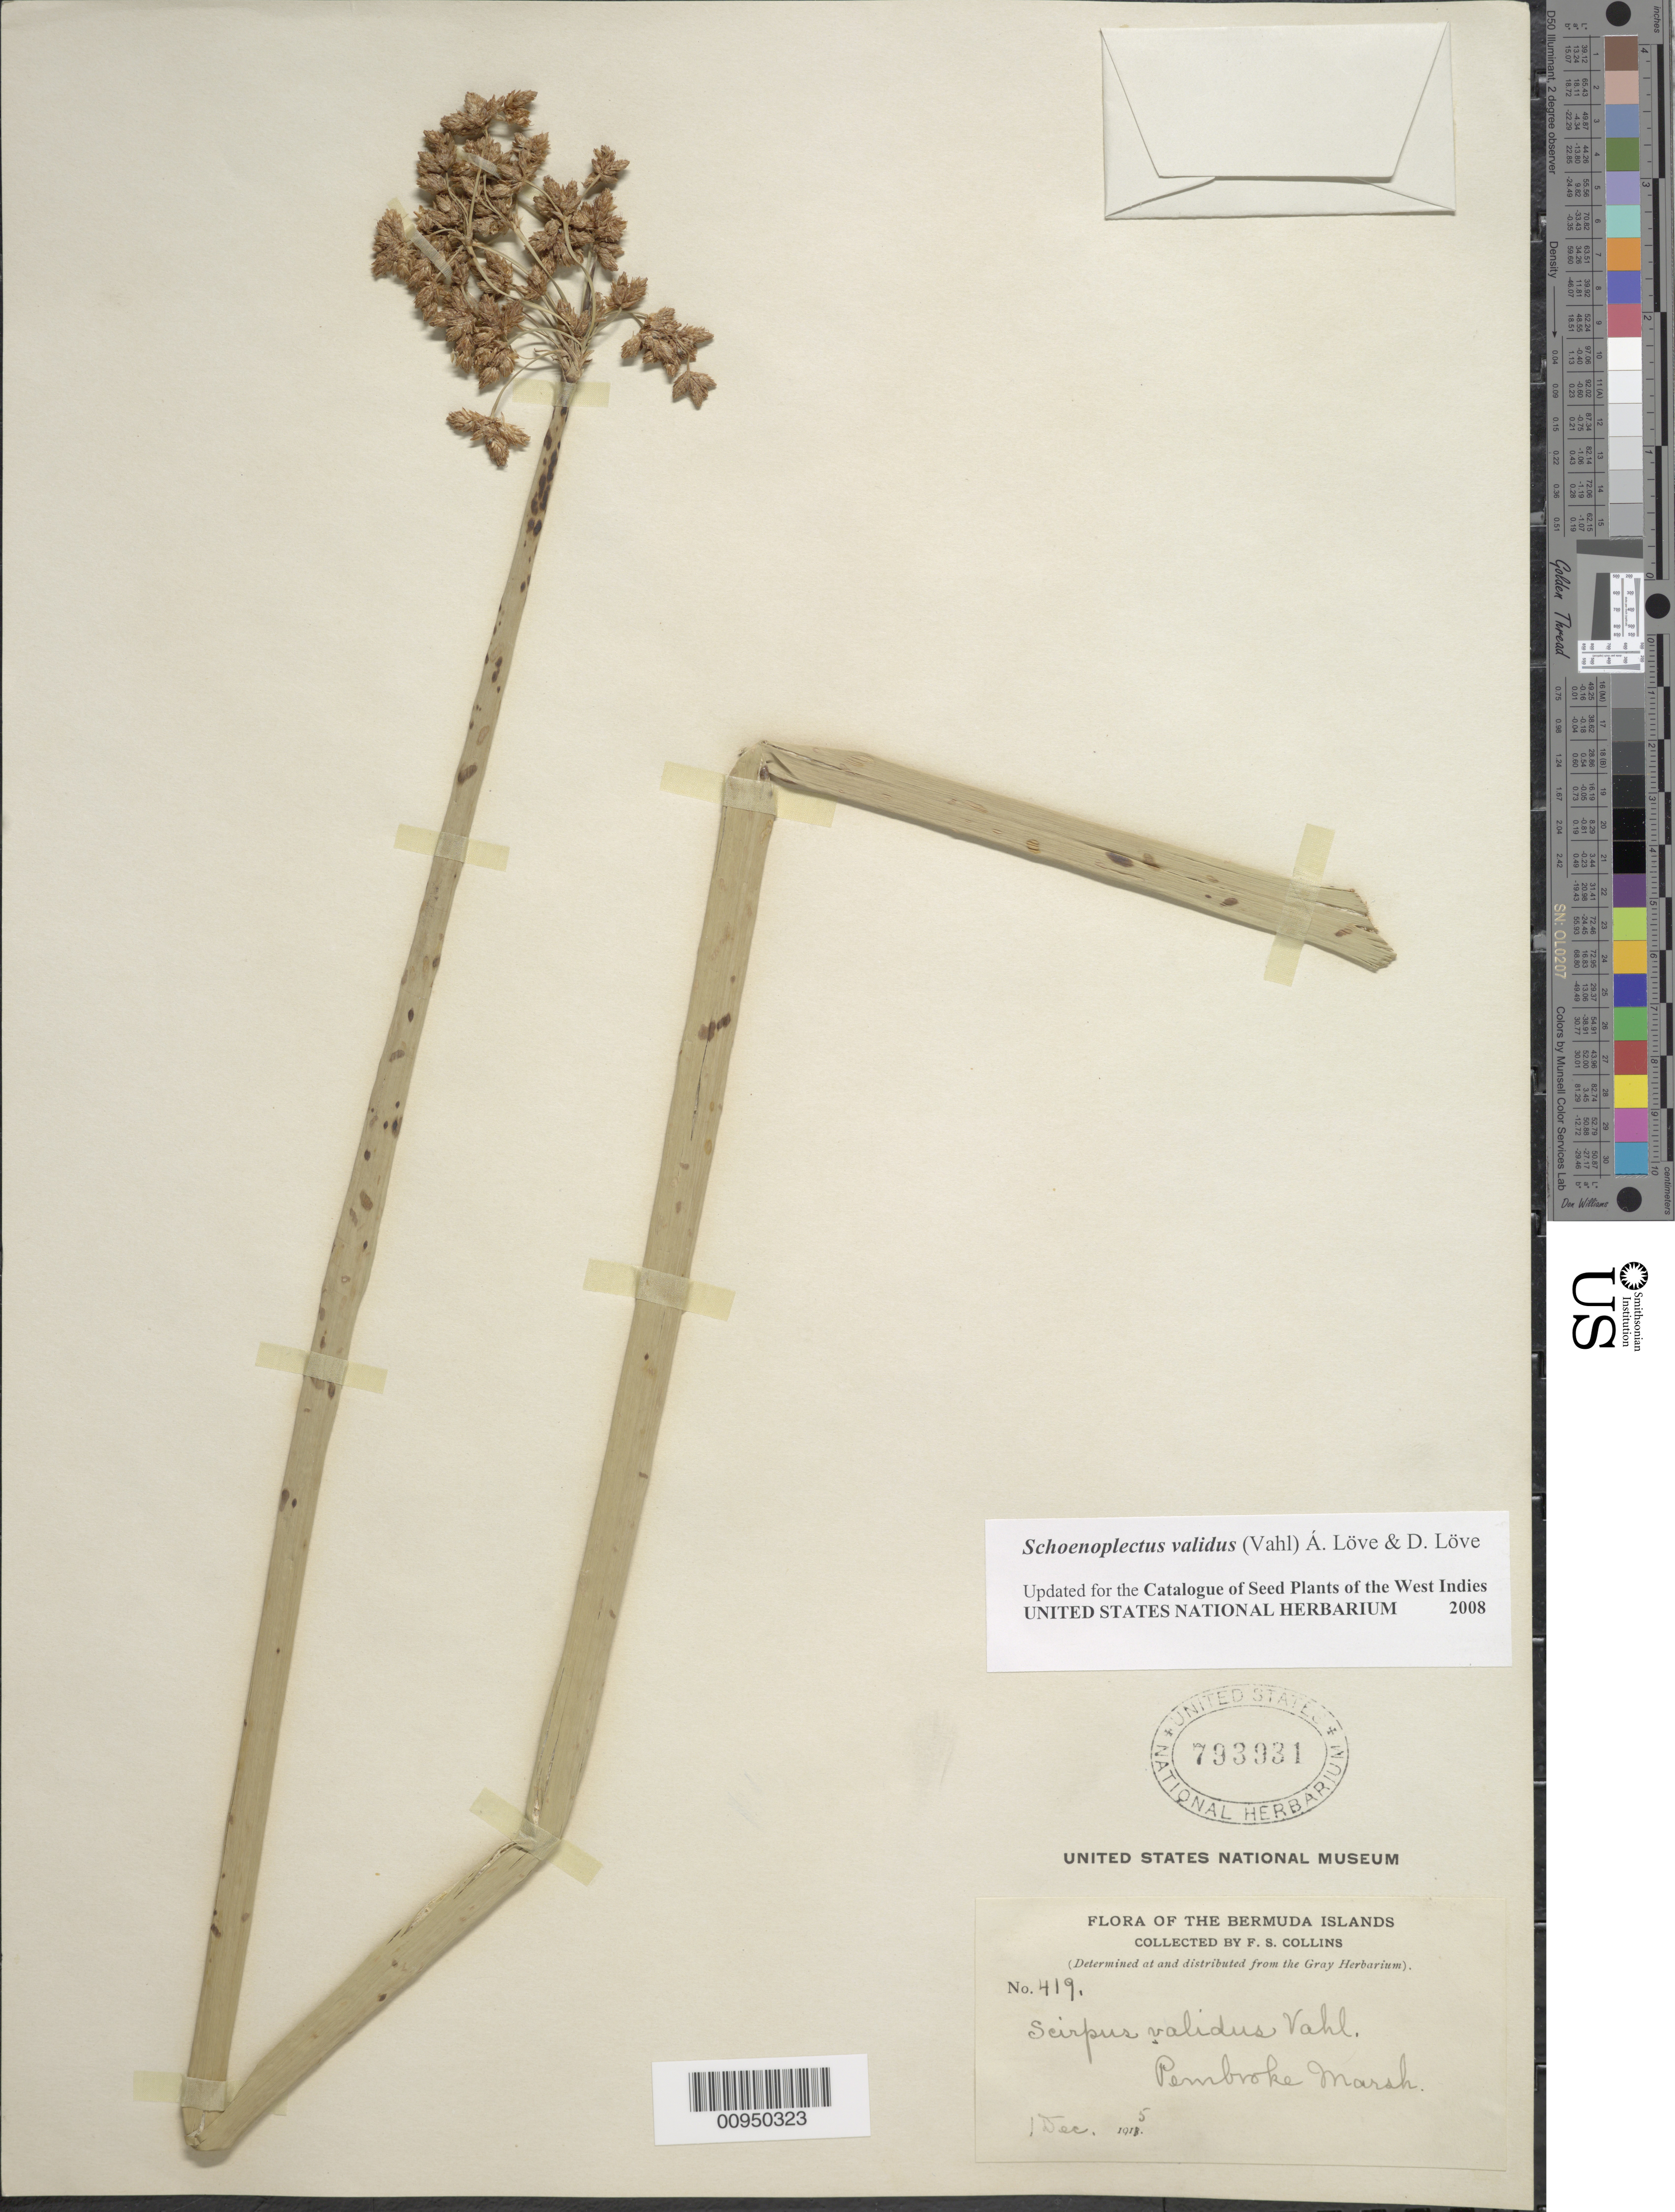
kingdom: Plantae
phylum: Tracheophyta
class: Liliopsida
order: Poales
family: Cyperaceae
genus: Schoenoplectus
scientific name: Schoenoplectus validus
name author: (Vahl) Á. Löve & D. Löve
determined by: Strong, M. T., (US), Smithsonian Institution - National Museum of Natural History (UNITED STATES)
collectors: F. Collins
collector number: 419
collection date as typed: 01 Dec 1915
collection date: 1915-12-01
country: Bermuda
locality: Pembroke Marsh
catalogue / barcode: US 793931